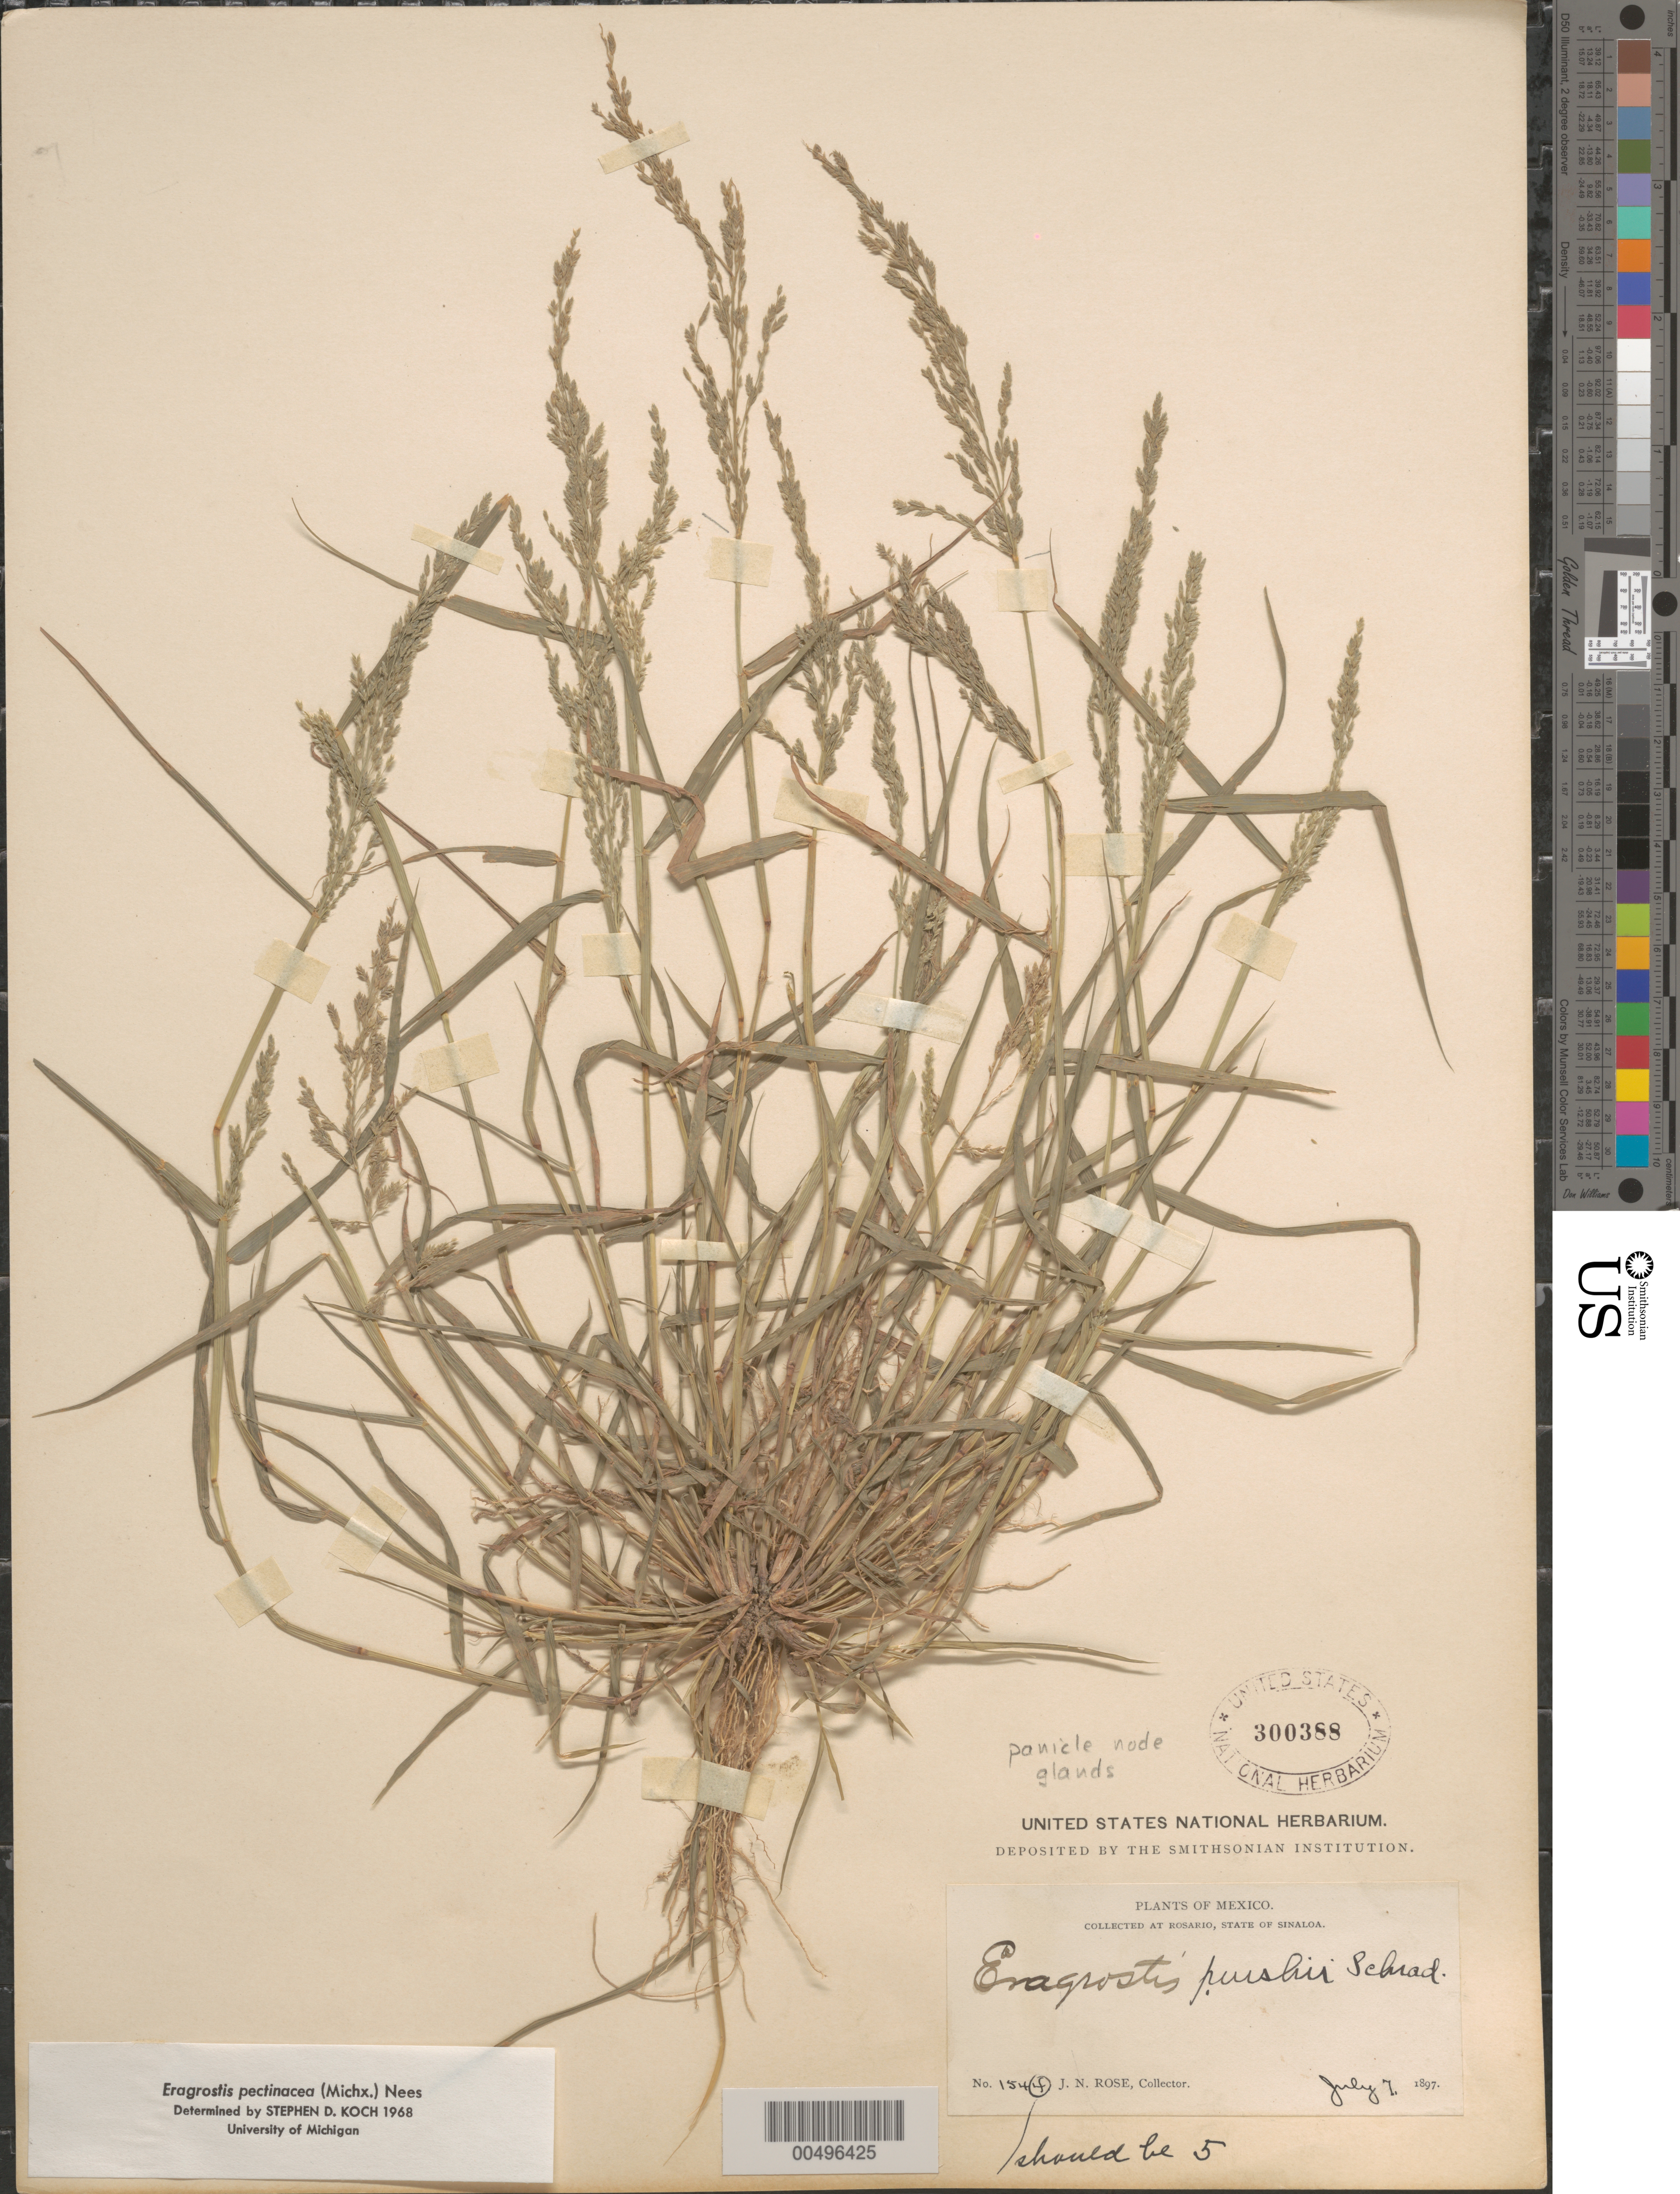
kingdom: Plantae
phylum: Tracheophyta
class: Liliopsida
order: Poales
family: Poaceae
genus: Eragrostis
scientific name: Eragrostis pectinacea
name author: (Michx.) Nees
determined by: Koch, S. D.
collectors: J. N. Rose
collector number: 1545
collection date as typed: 7 Jul 1897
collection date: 1897-07-07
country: Mexico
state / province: Sinaloa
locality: Rosario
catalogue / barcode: US 300388